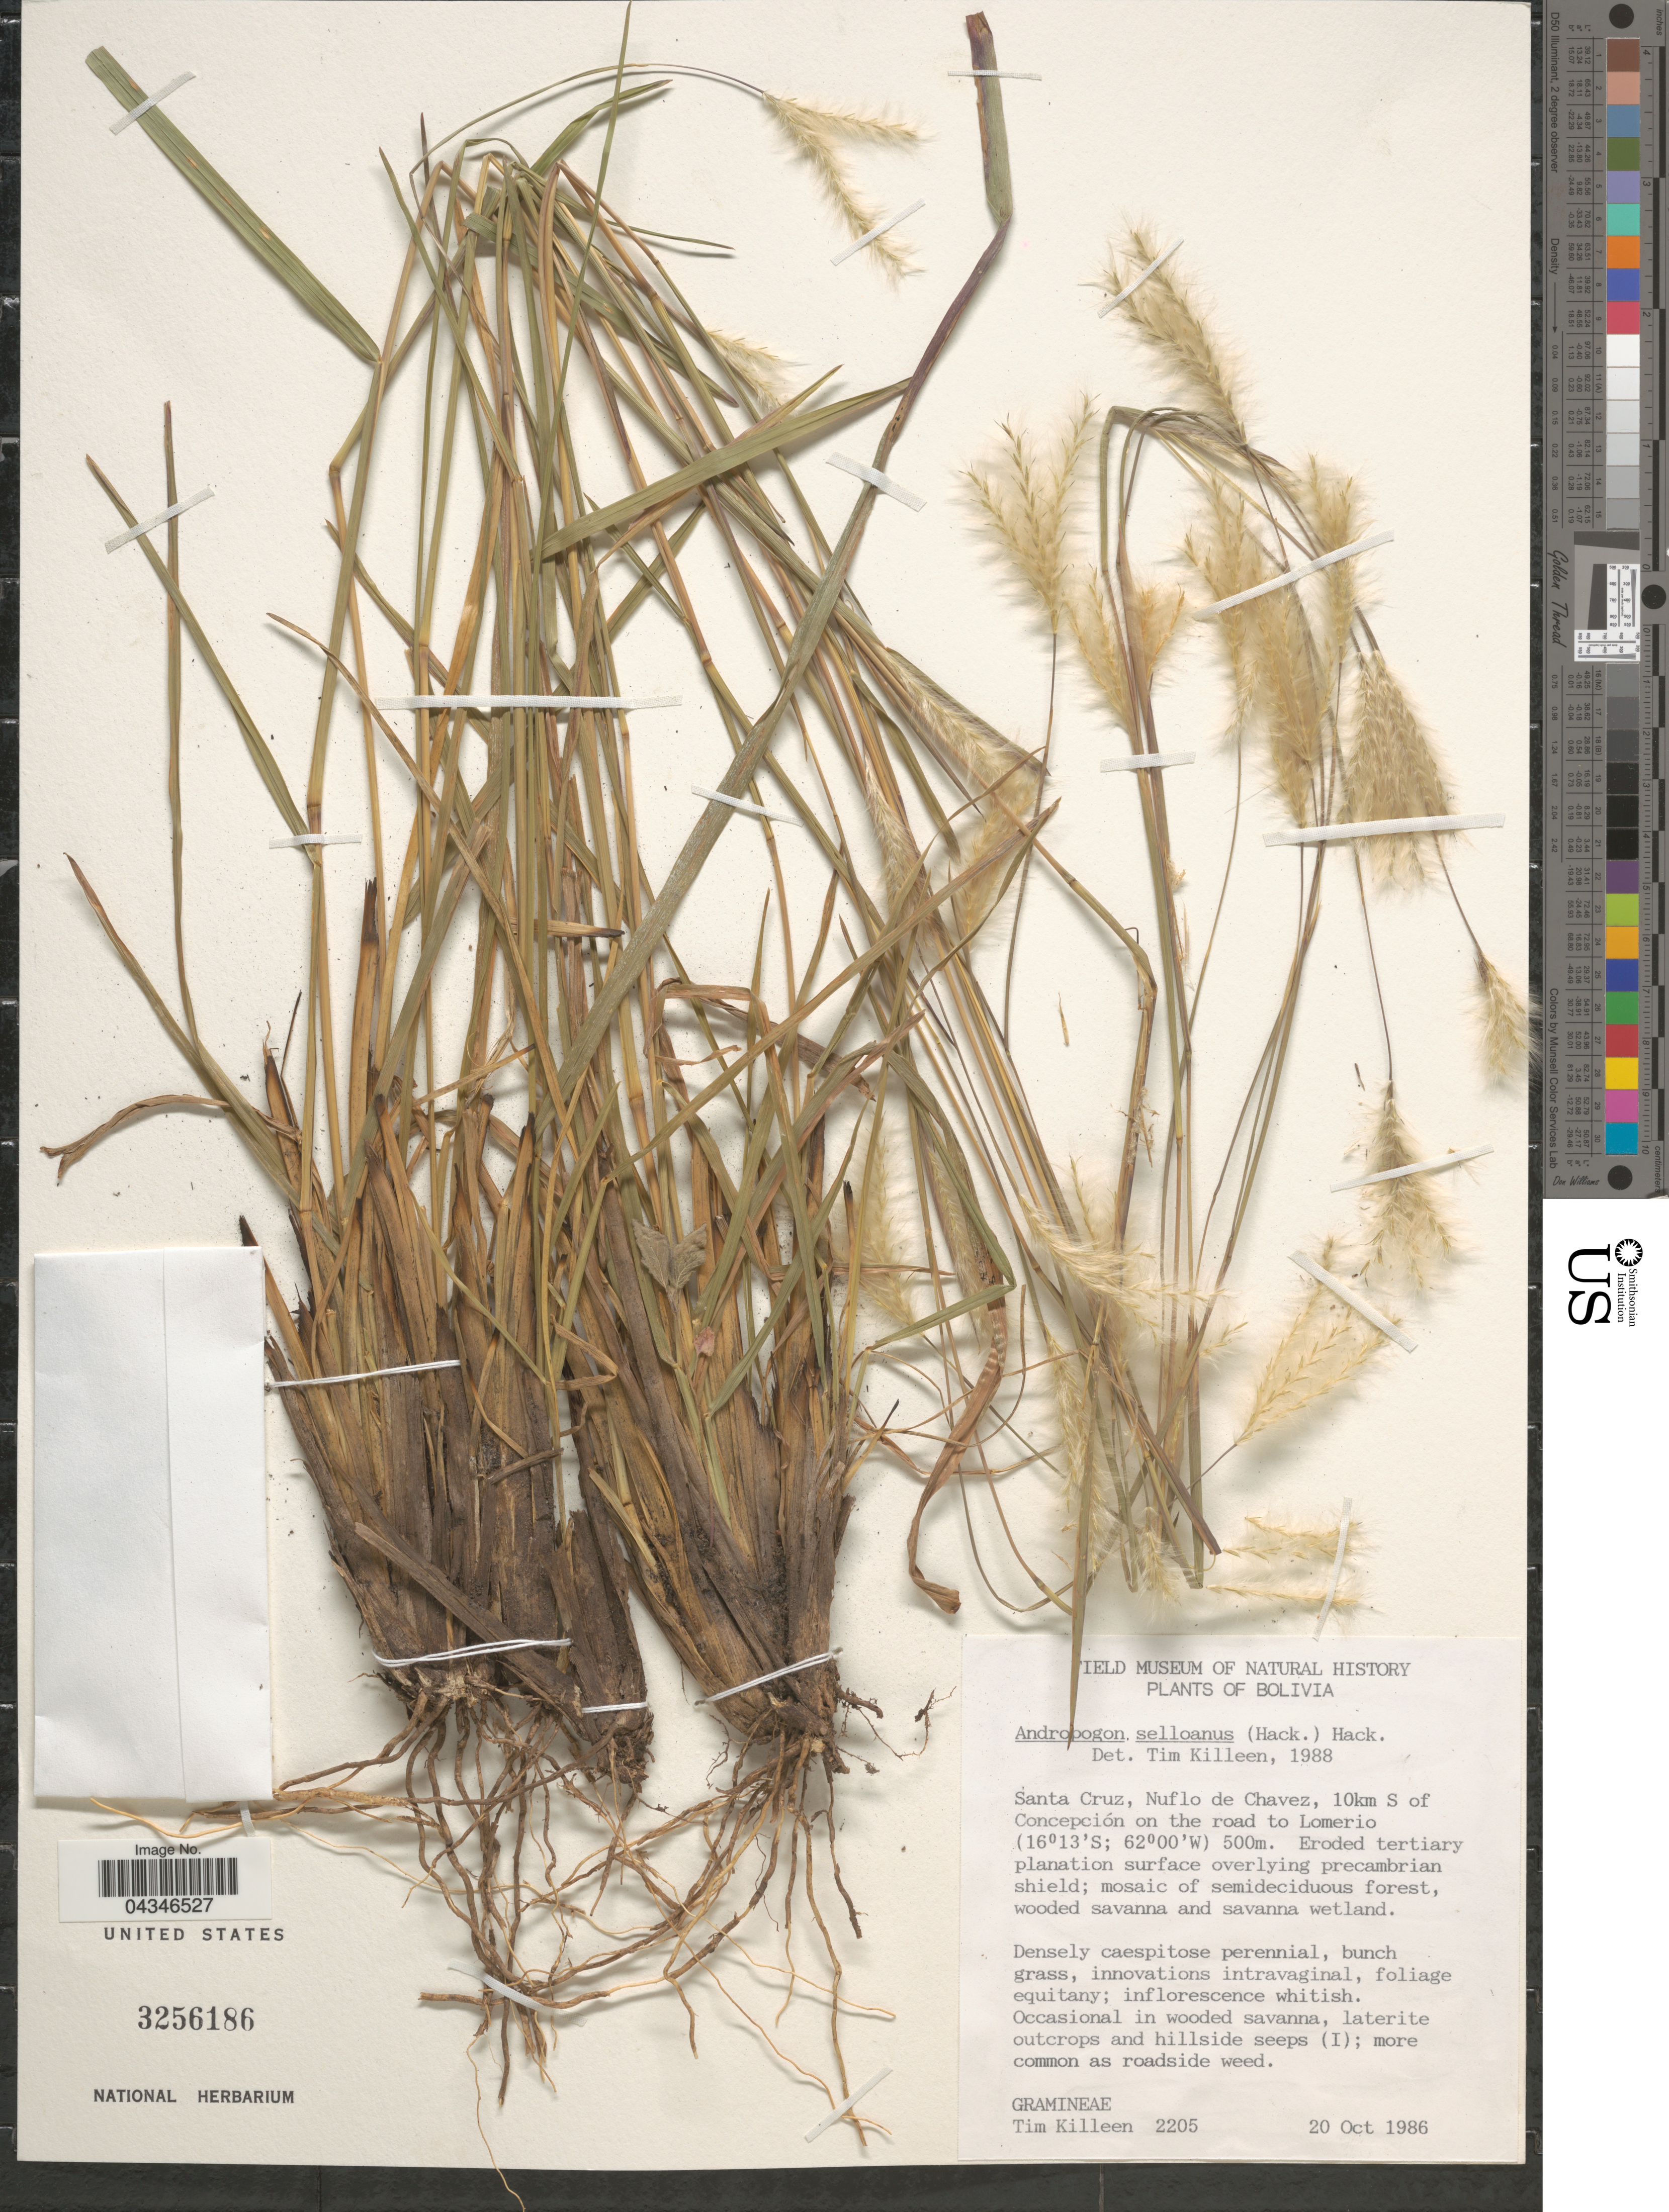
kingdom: Plantae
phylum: Tracheophyta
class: Liliopsida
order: Poales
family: Poaceae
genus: Andropogon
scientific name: Andropogon selloanus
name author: (Hack.) Hack.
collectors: T. J. Killeen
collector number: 22055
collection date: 1986-10-20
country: Bolivia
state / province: Santa Cruz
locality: Nuflo de Chavez, 10km S of Concepción on the road to Lomerio.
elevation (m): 500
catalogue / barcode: US 3256186